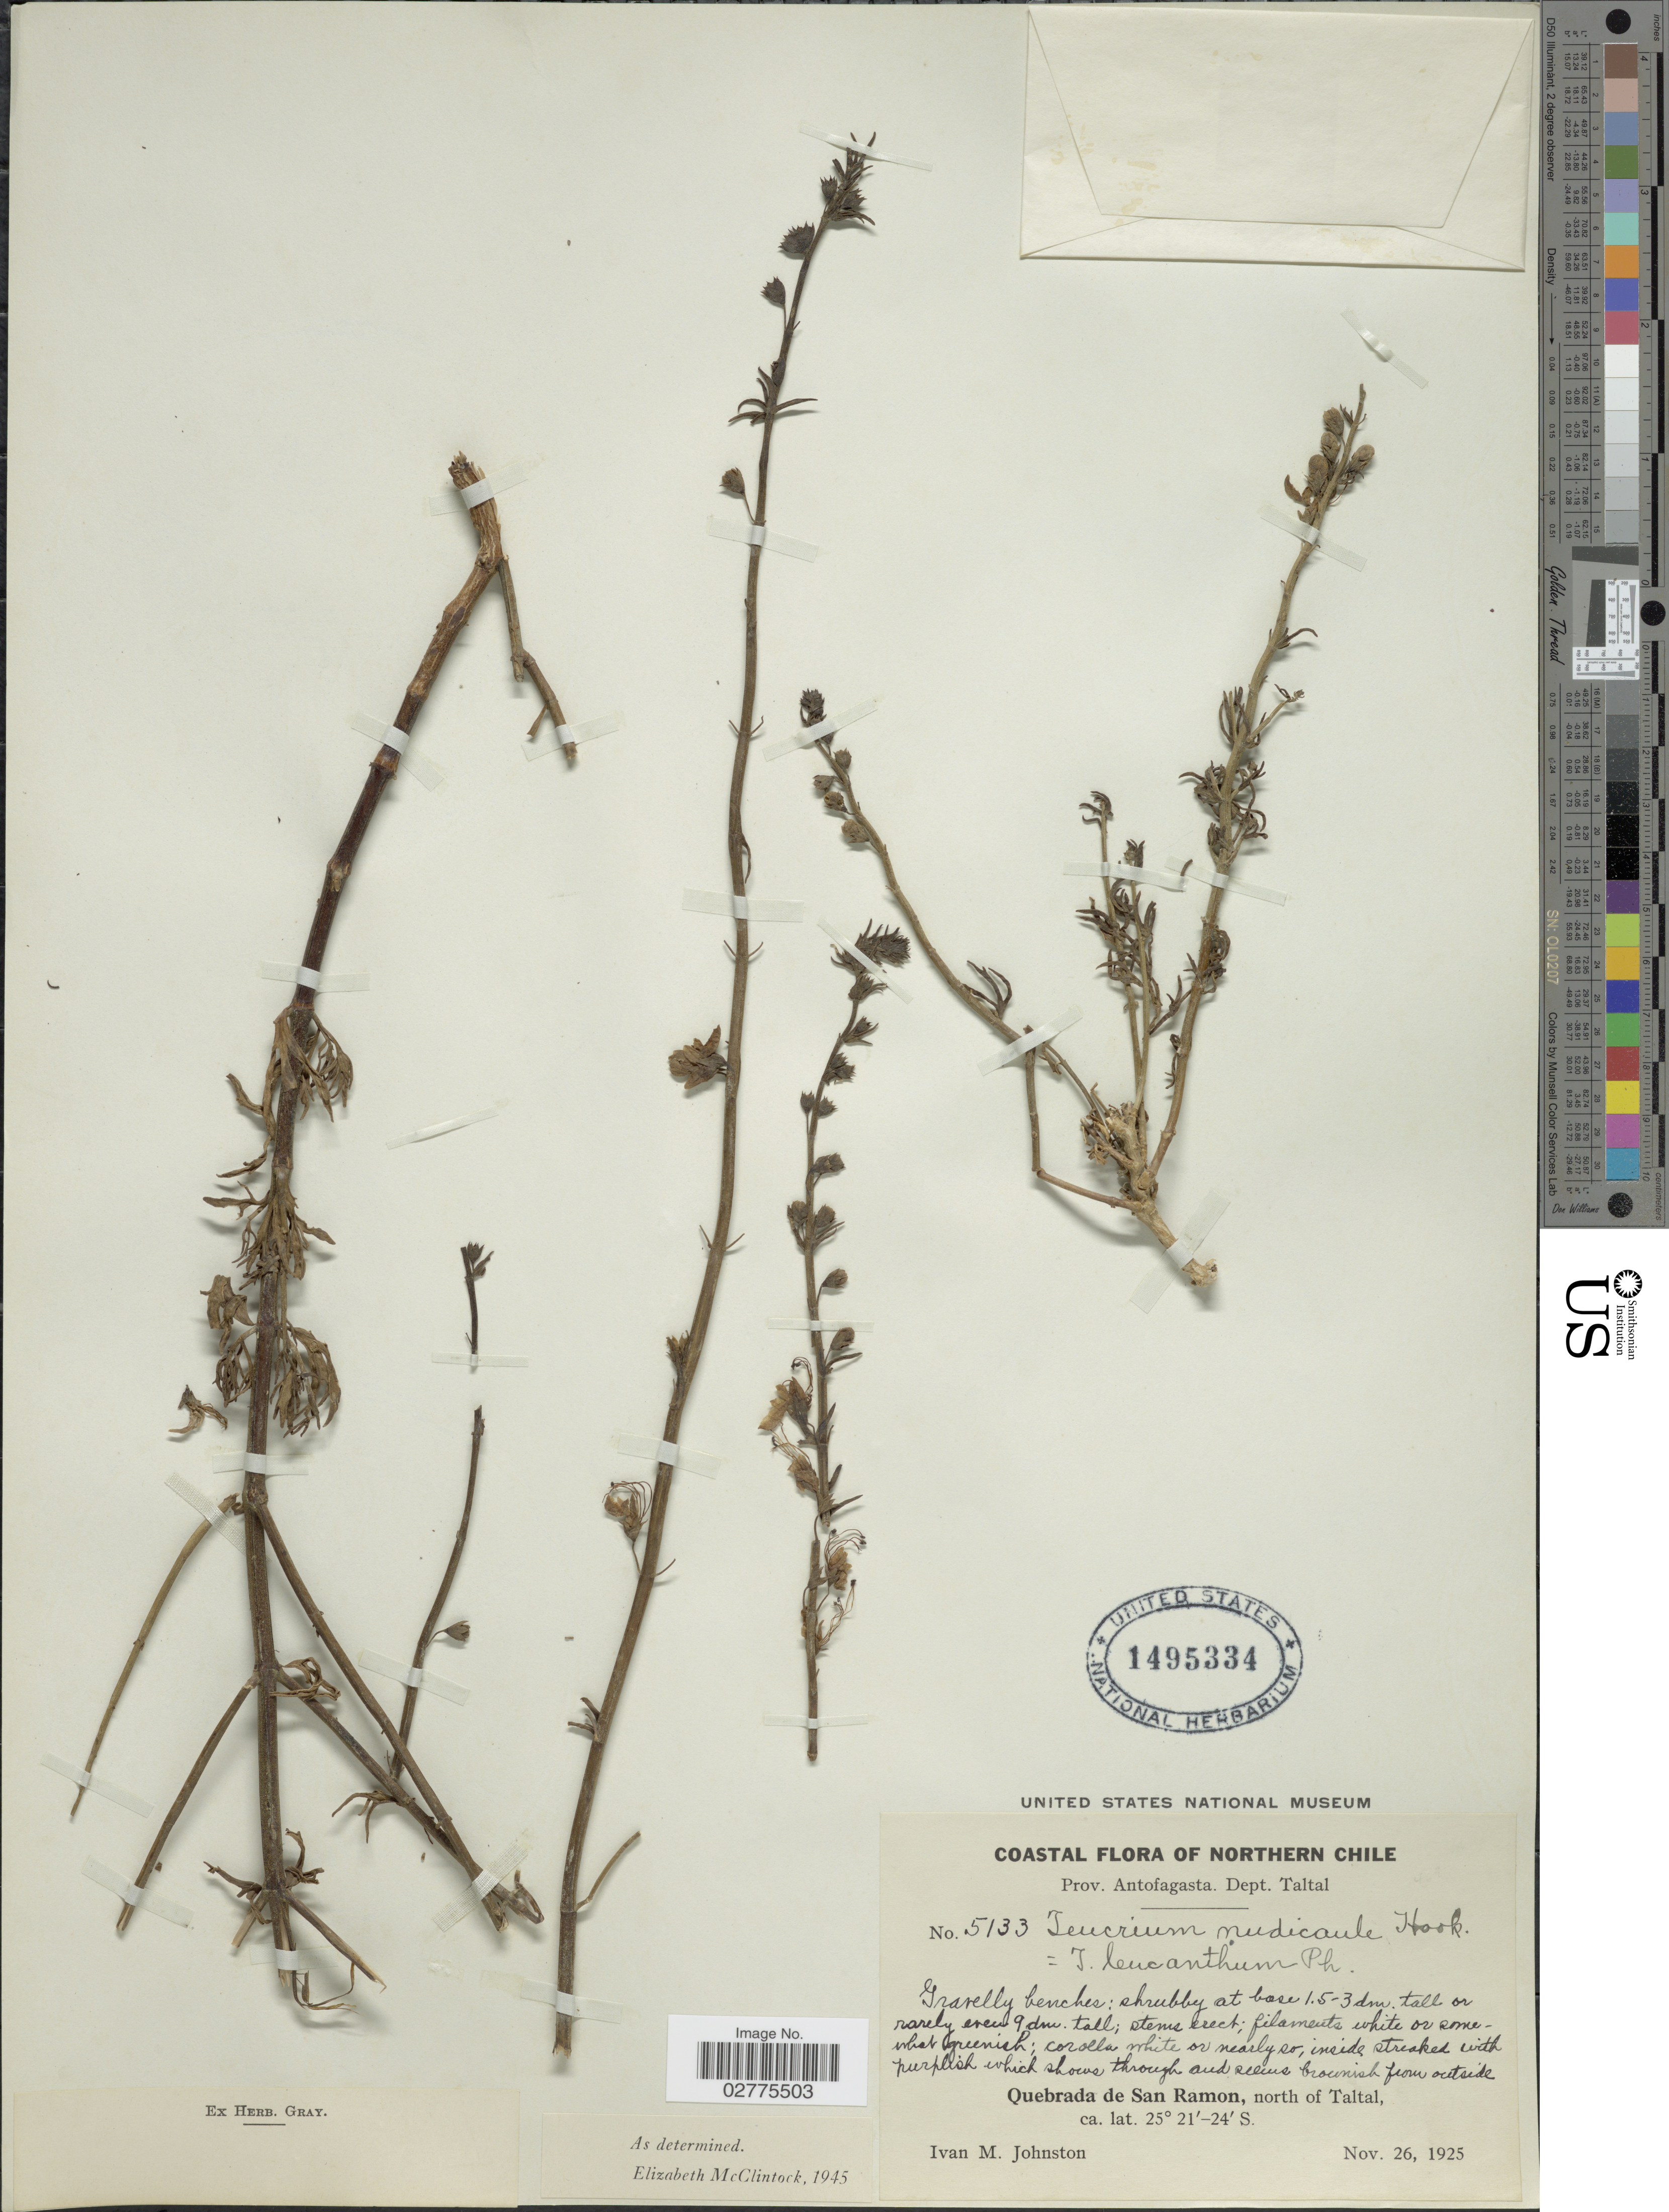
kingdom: Plantae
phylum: Tracheophyta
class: Magnoliopsida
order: Lamiales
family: Lamiaceae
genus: Teucrium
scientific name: Teucrium nudicaule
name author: Hook.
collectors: I.M. Johnston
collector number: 5133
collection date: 1925-11-26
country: Chile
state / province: Antofagasta (II)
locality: Northern Chile, Prov. Antofagasta. Dept. Taltal, Quebrada de San Ramon, north of Taltal.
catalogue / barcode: US 1495334